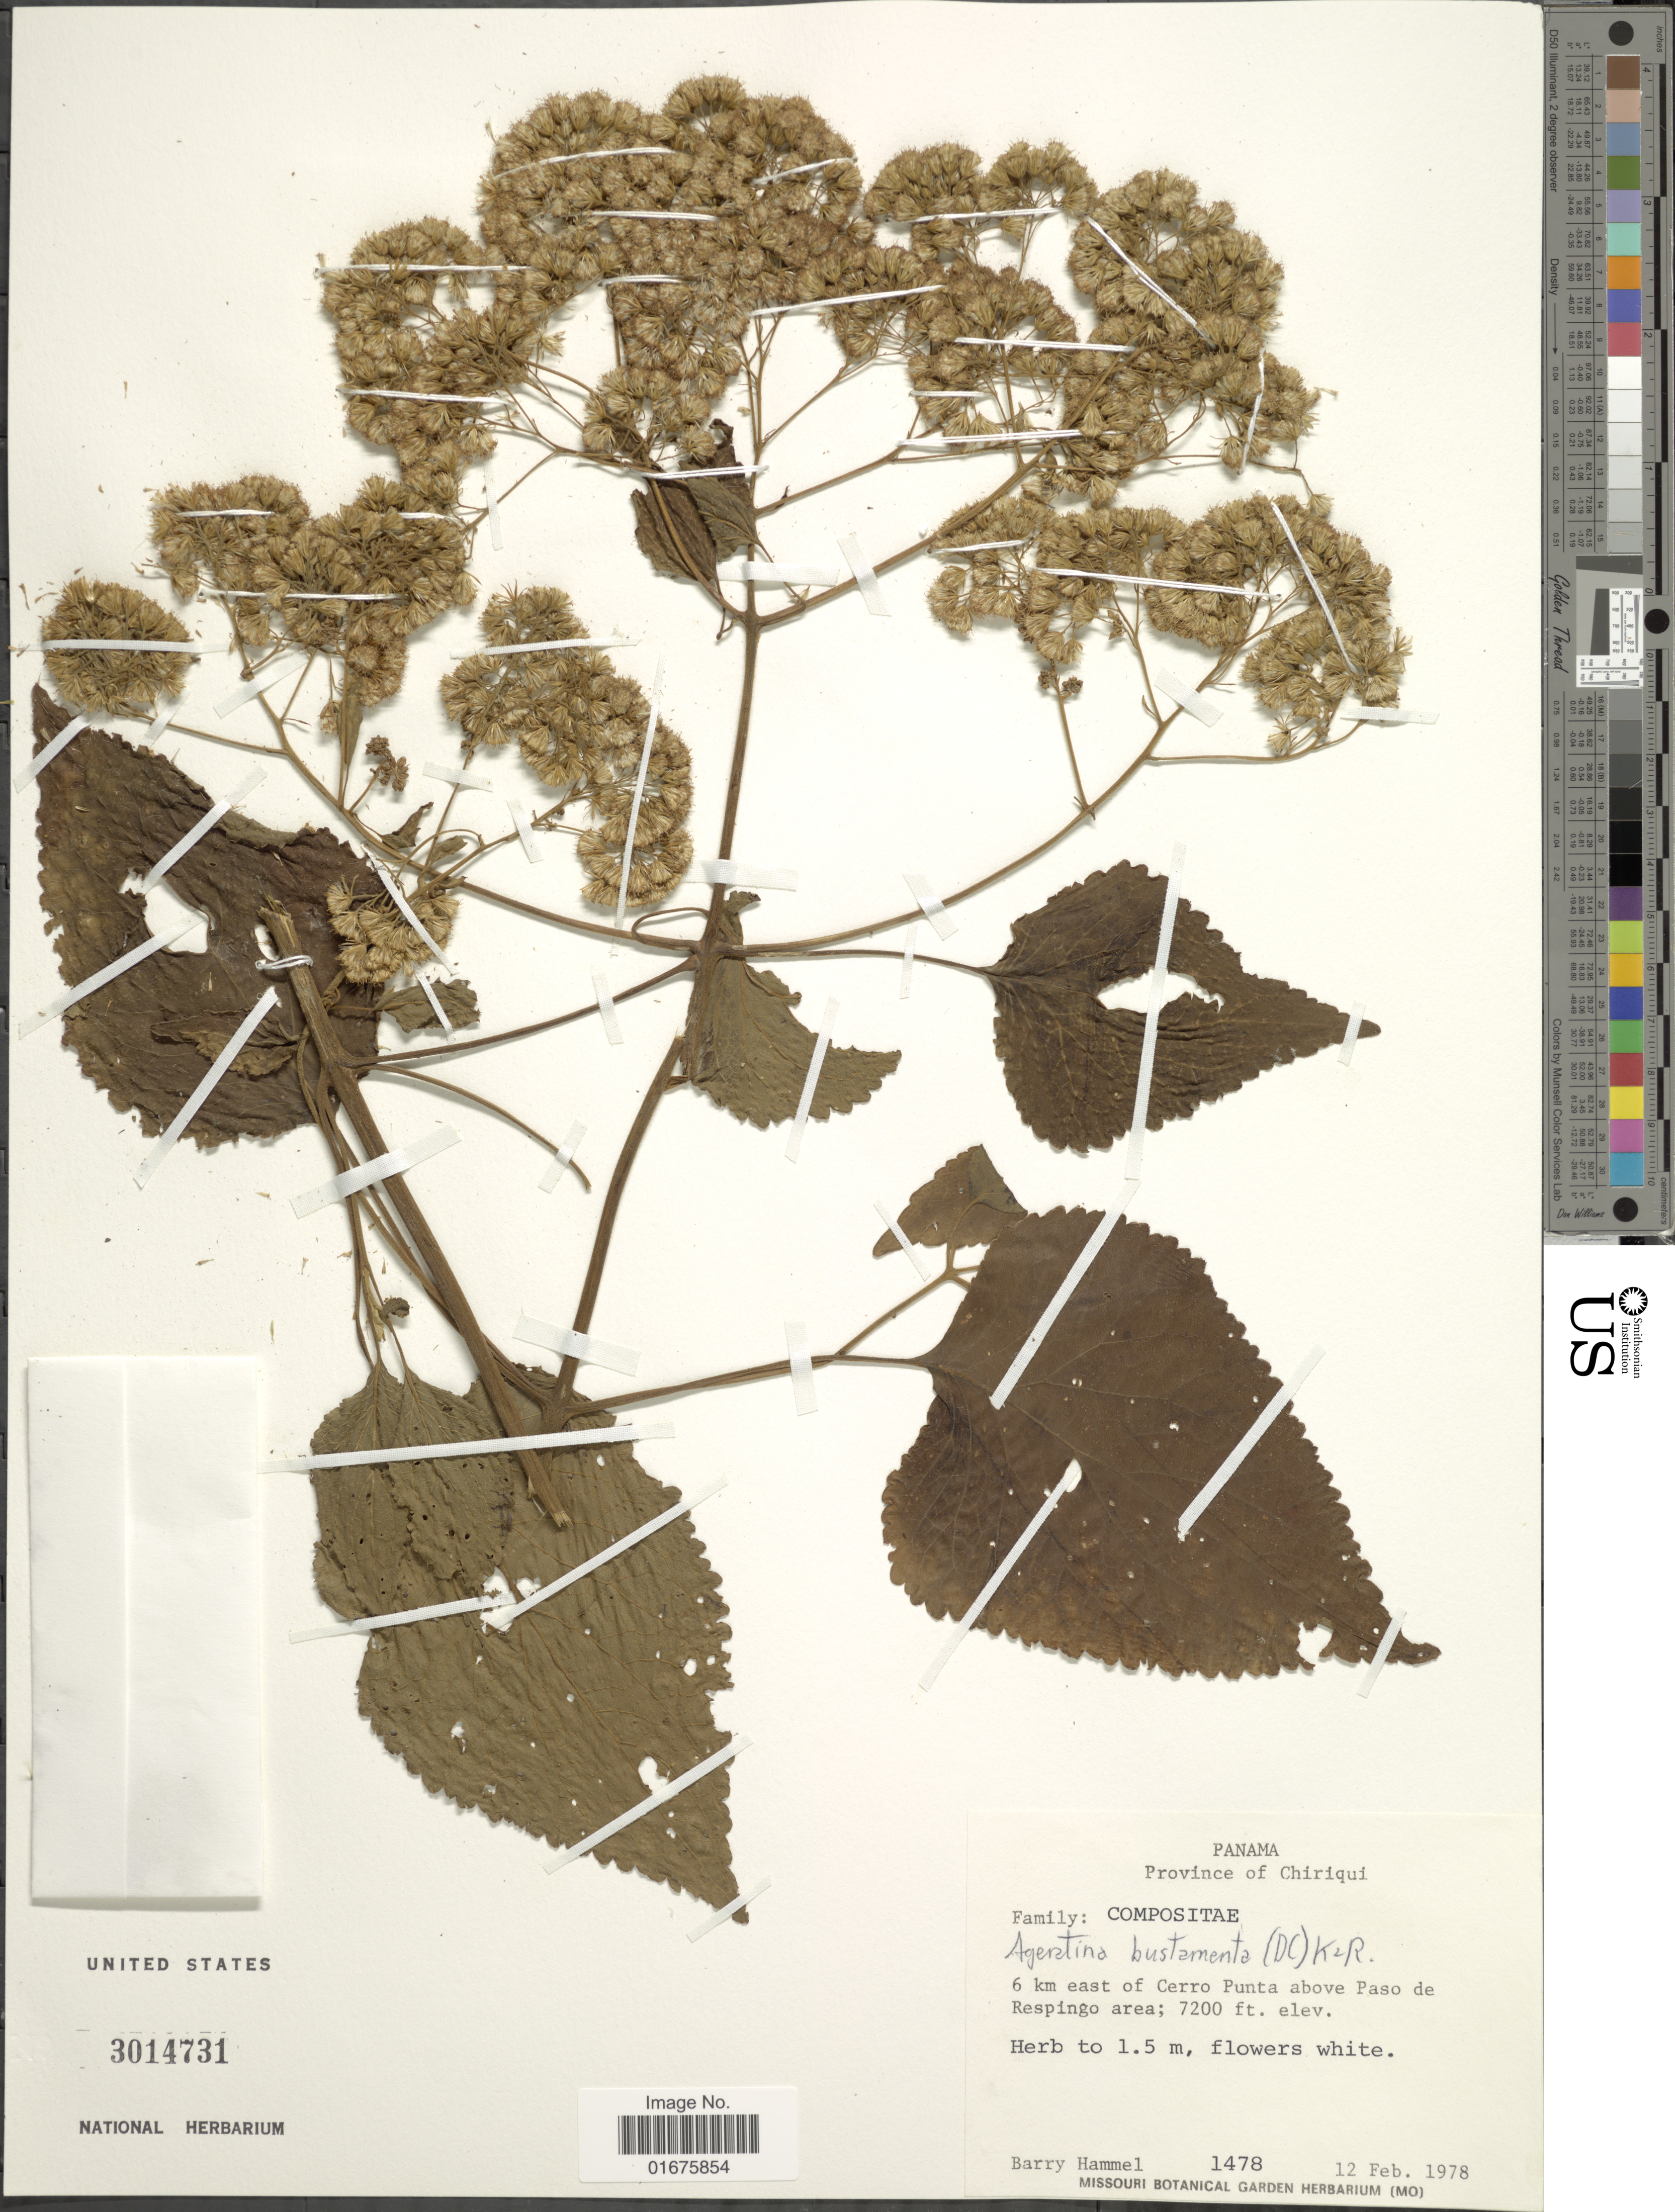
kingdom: Plantae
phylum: Tracheophyta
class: Magnoliopsida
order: Asterales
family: Asteraceae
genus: Ageratina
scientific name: Ageratina herrerae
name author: R.M. King & H. Rob.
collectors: B. Hammel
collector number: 1478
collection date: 1978-02-12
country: Panama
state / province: Chiriqui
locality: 6 km east of Cerro Punta above Paso de Respingo area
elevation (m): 2195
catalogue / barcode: US 3014731